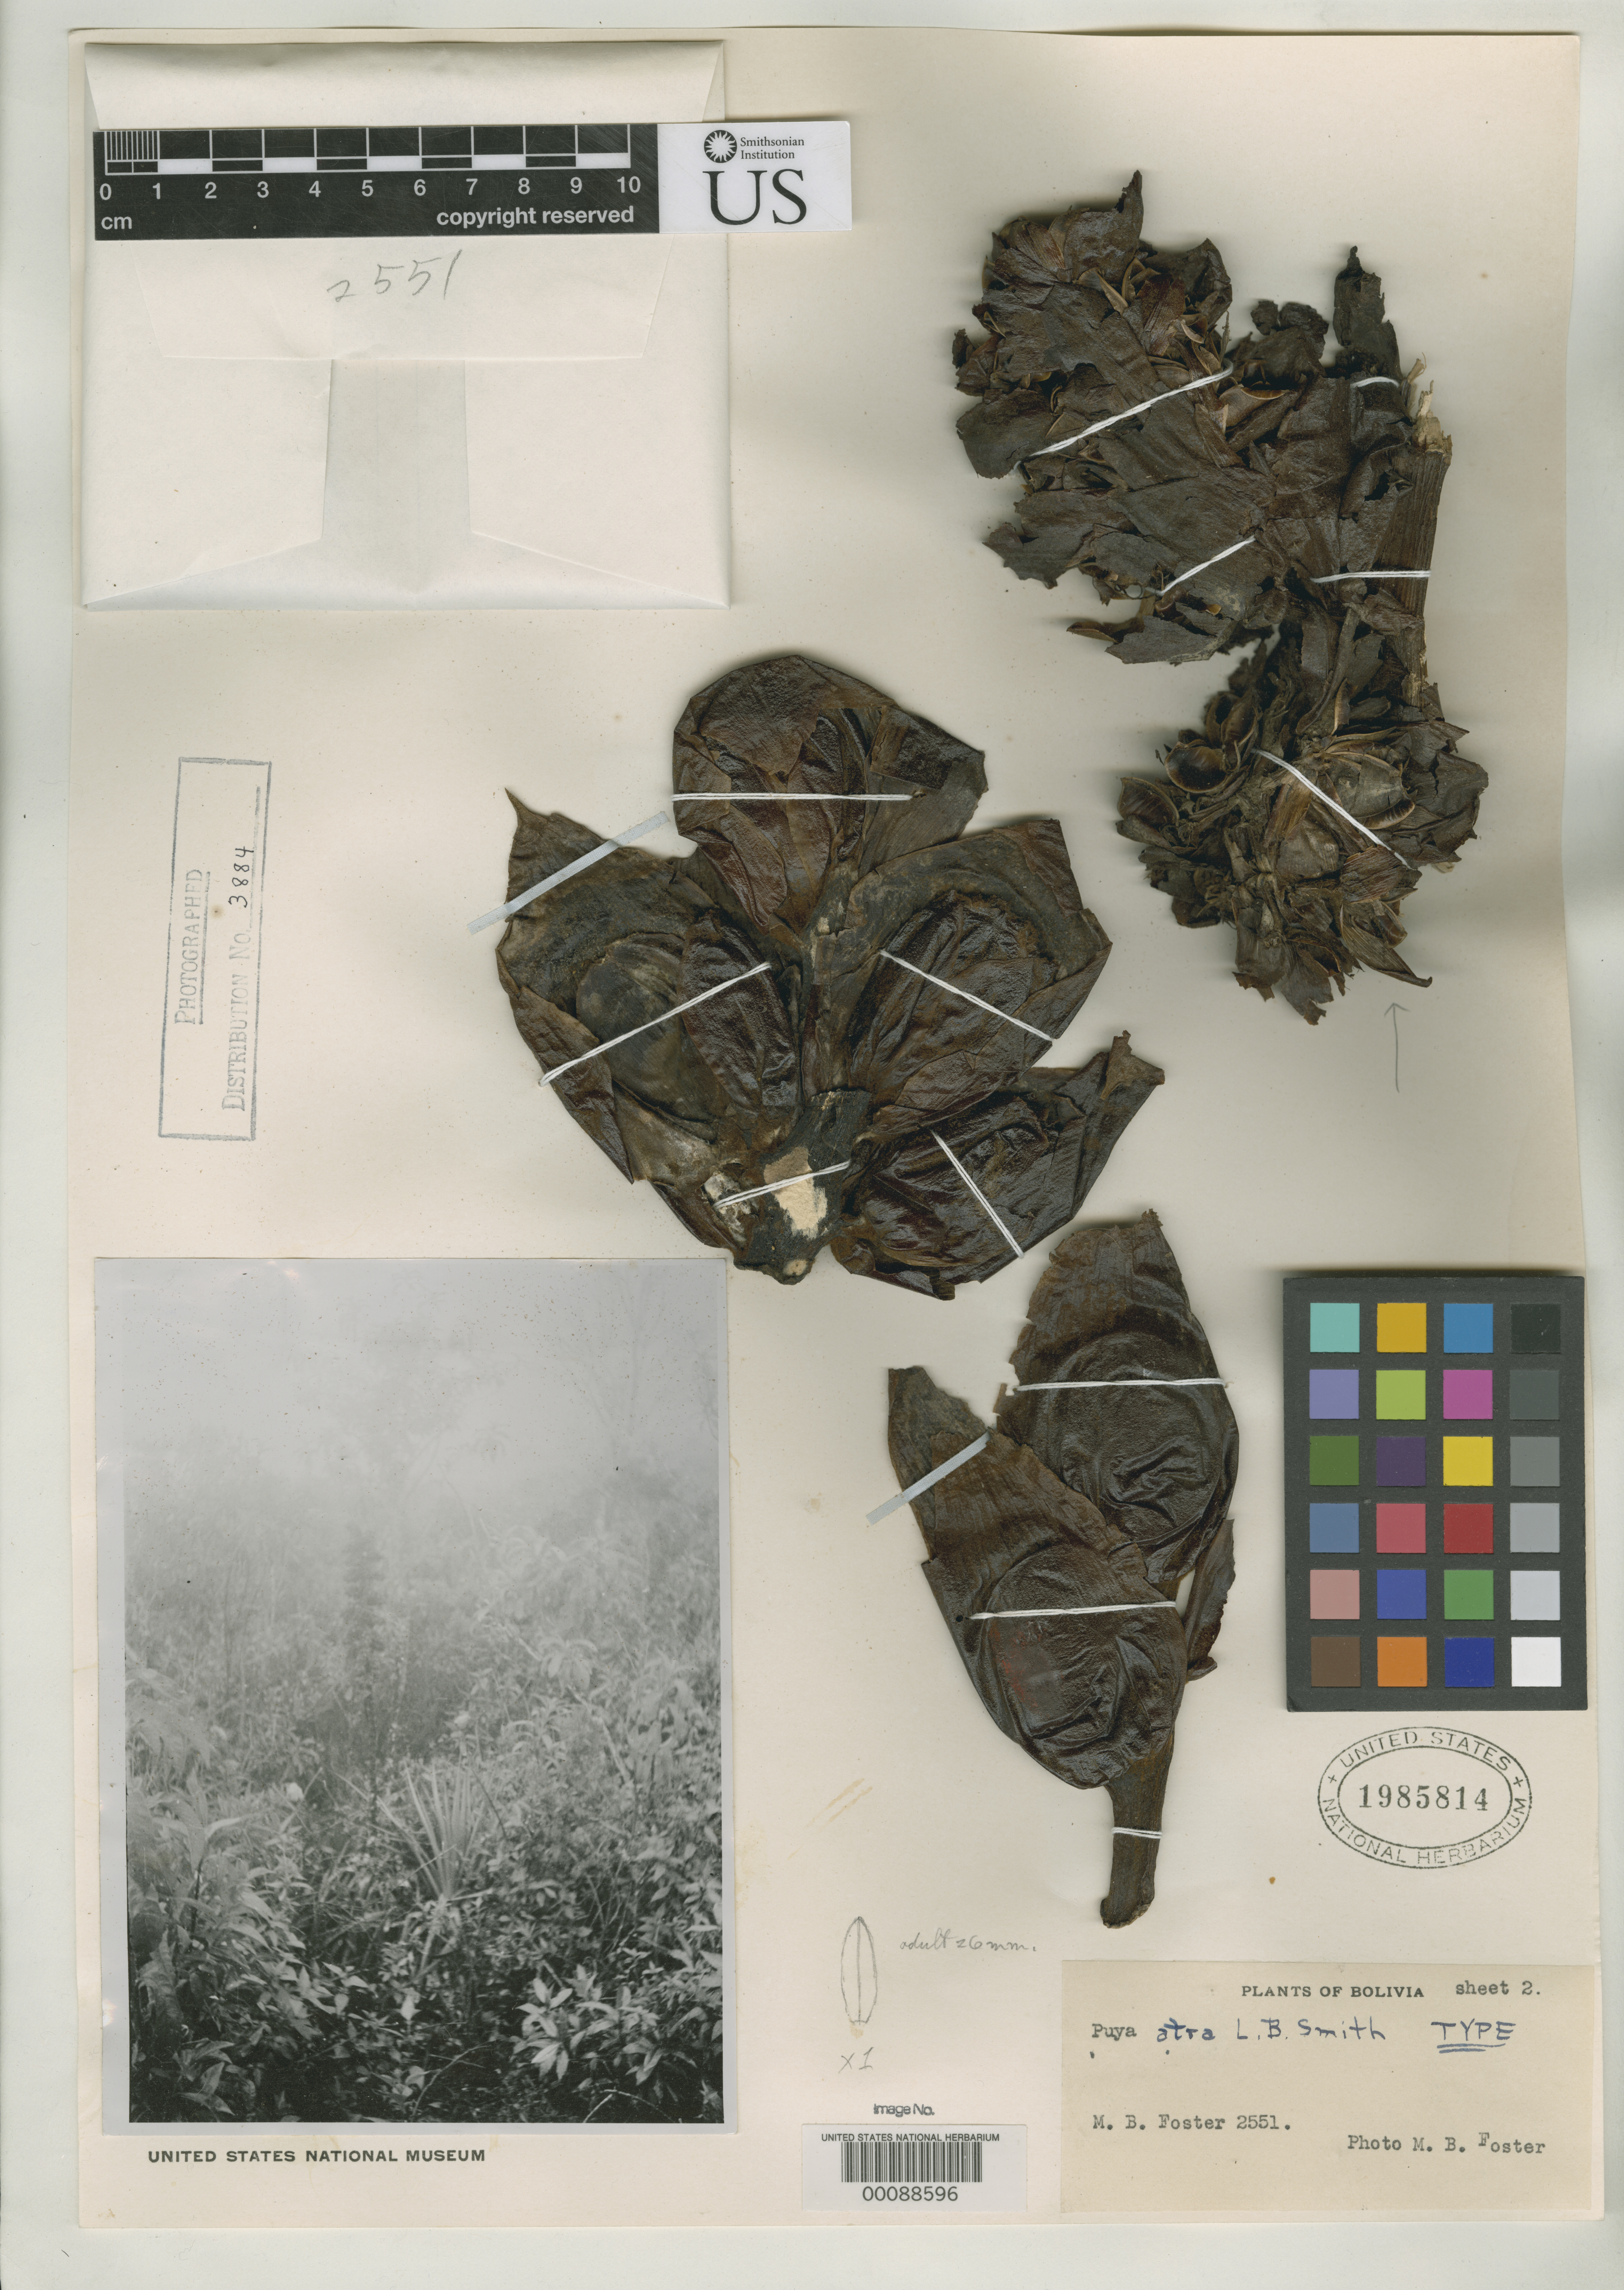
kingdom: Plantae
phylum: Tracheophyta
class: Liliopsida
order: Poales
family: Bromeliaceae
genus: Puya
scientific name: Puya atra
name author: L.B. Sm.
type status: Holotype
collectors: M. B. Foster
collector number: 2551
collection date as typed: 13 Nov 1948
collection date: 1948-11-13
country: Bolivia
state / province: Cochabamba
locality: Above Yungas.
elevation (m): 3150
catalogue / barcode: US 1985814